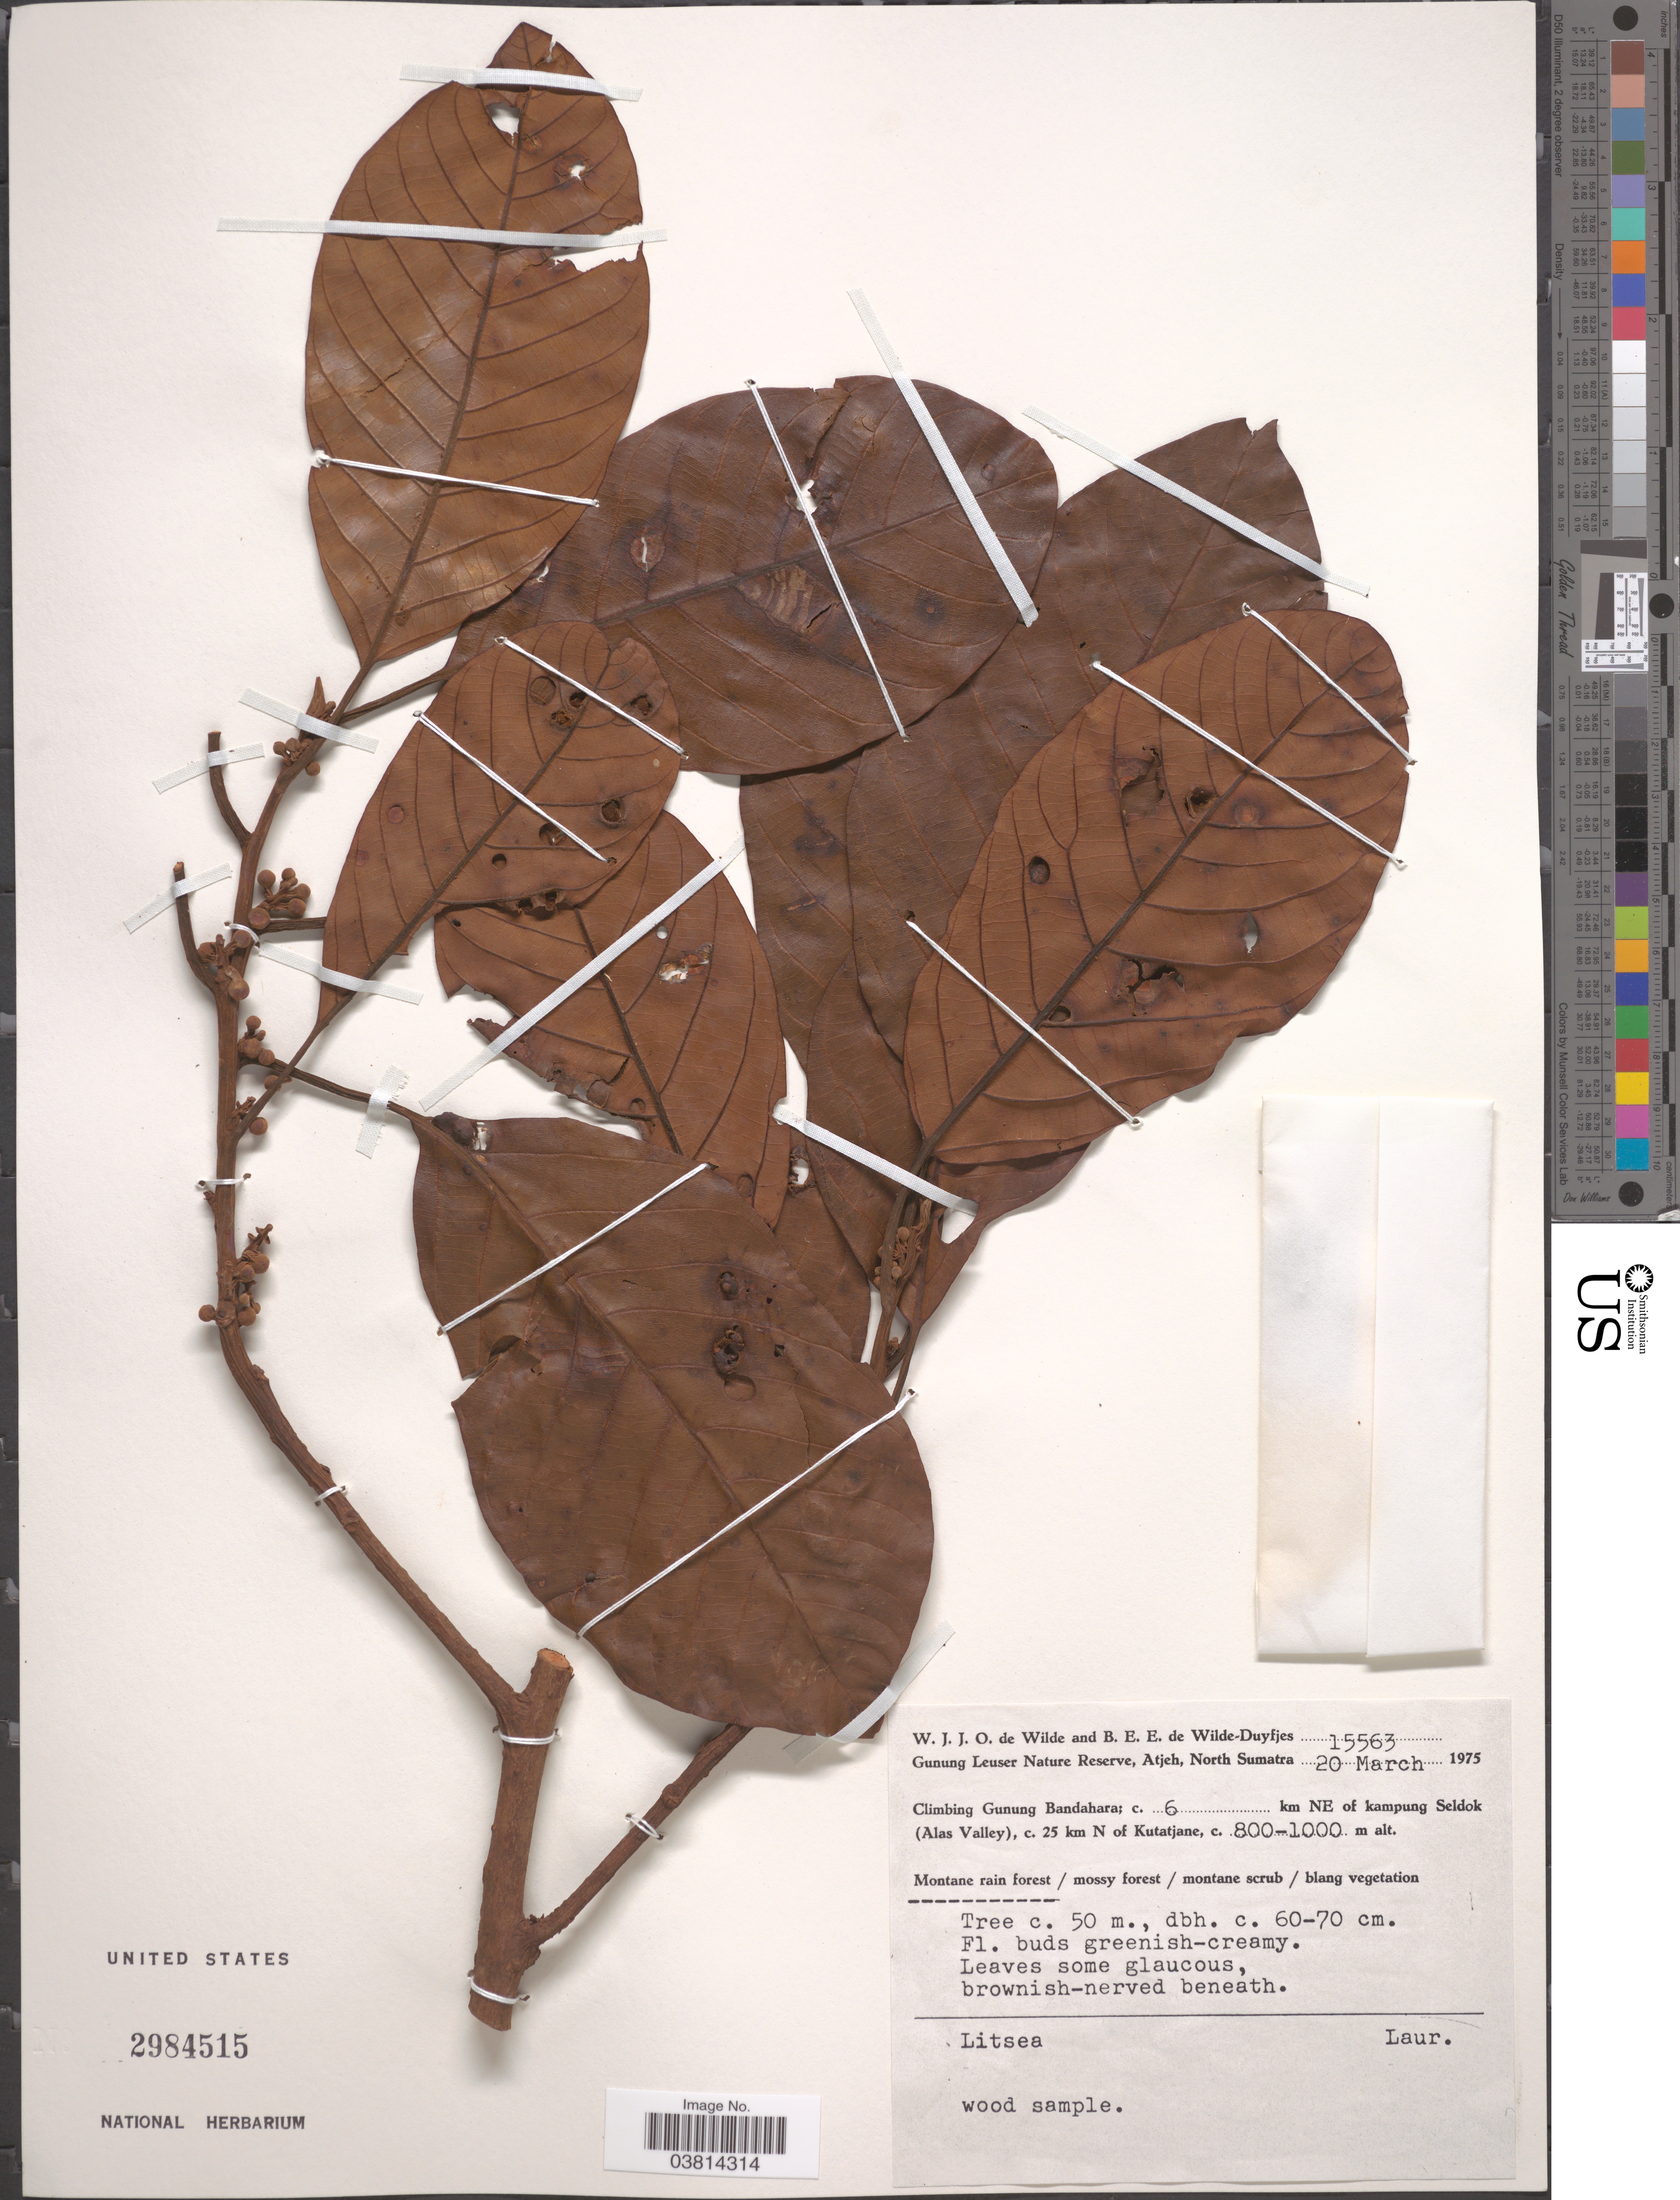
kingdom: Plantae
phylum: Tracheophyta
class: Magnoliopsida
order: Laurales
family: Lauraceae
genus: Litsea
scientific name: Litsea sp.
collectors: W. J. de Wilde & B. E. de Wilde-Duyfjes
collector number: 15563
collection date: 1975-03-20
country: Indonesia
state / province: Sumatra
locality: Gunung Leuser Nature Reserve, Atjeh, North Sumatra. Climbing Gunung Bandahara; c. 6 km NE of kampung Seldok (Alas Valley), c. 25 km N of Kutatjane.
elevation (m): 800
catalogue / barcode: US 2984515